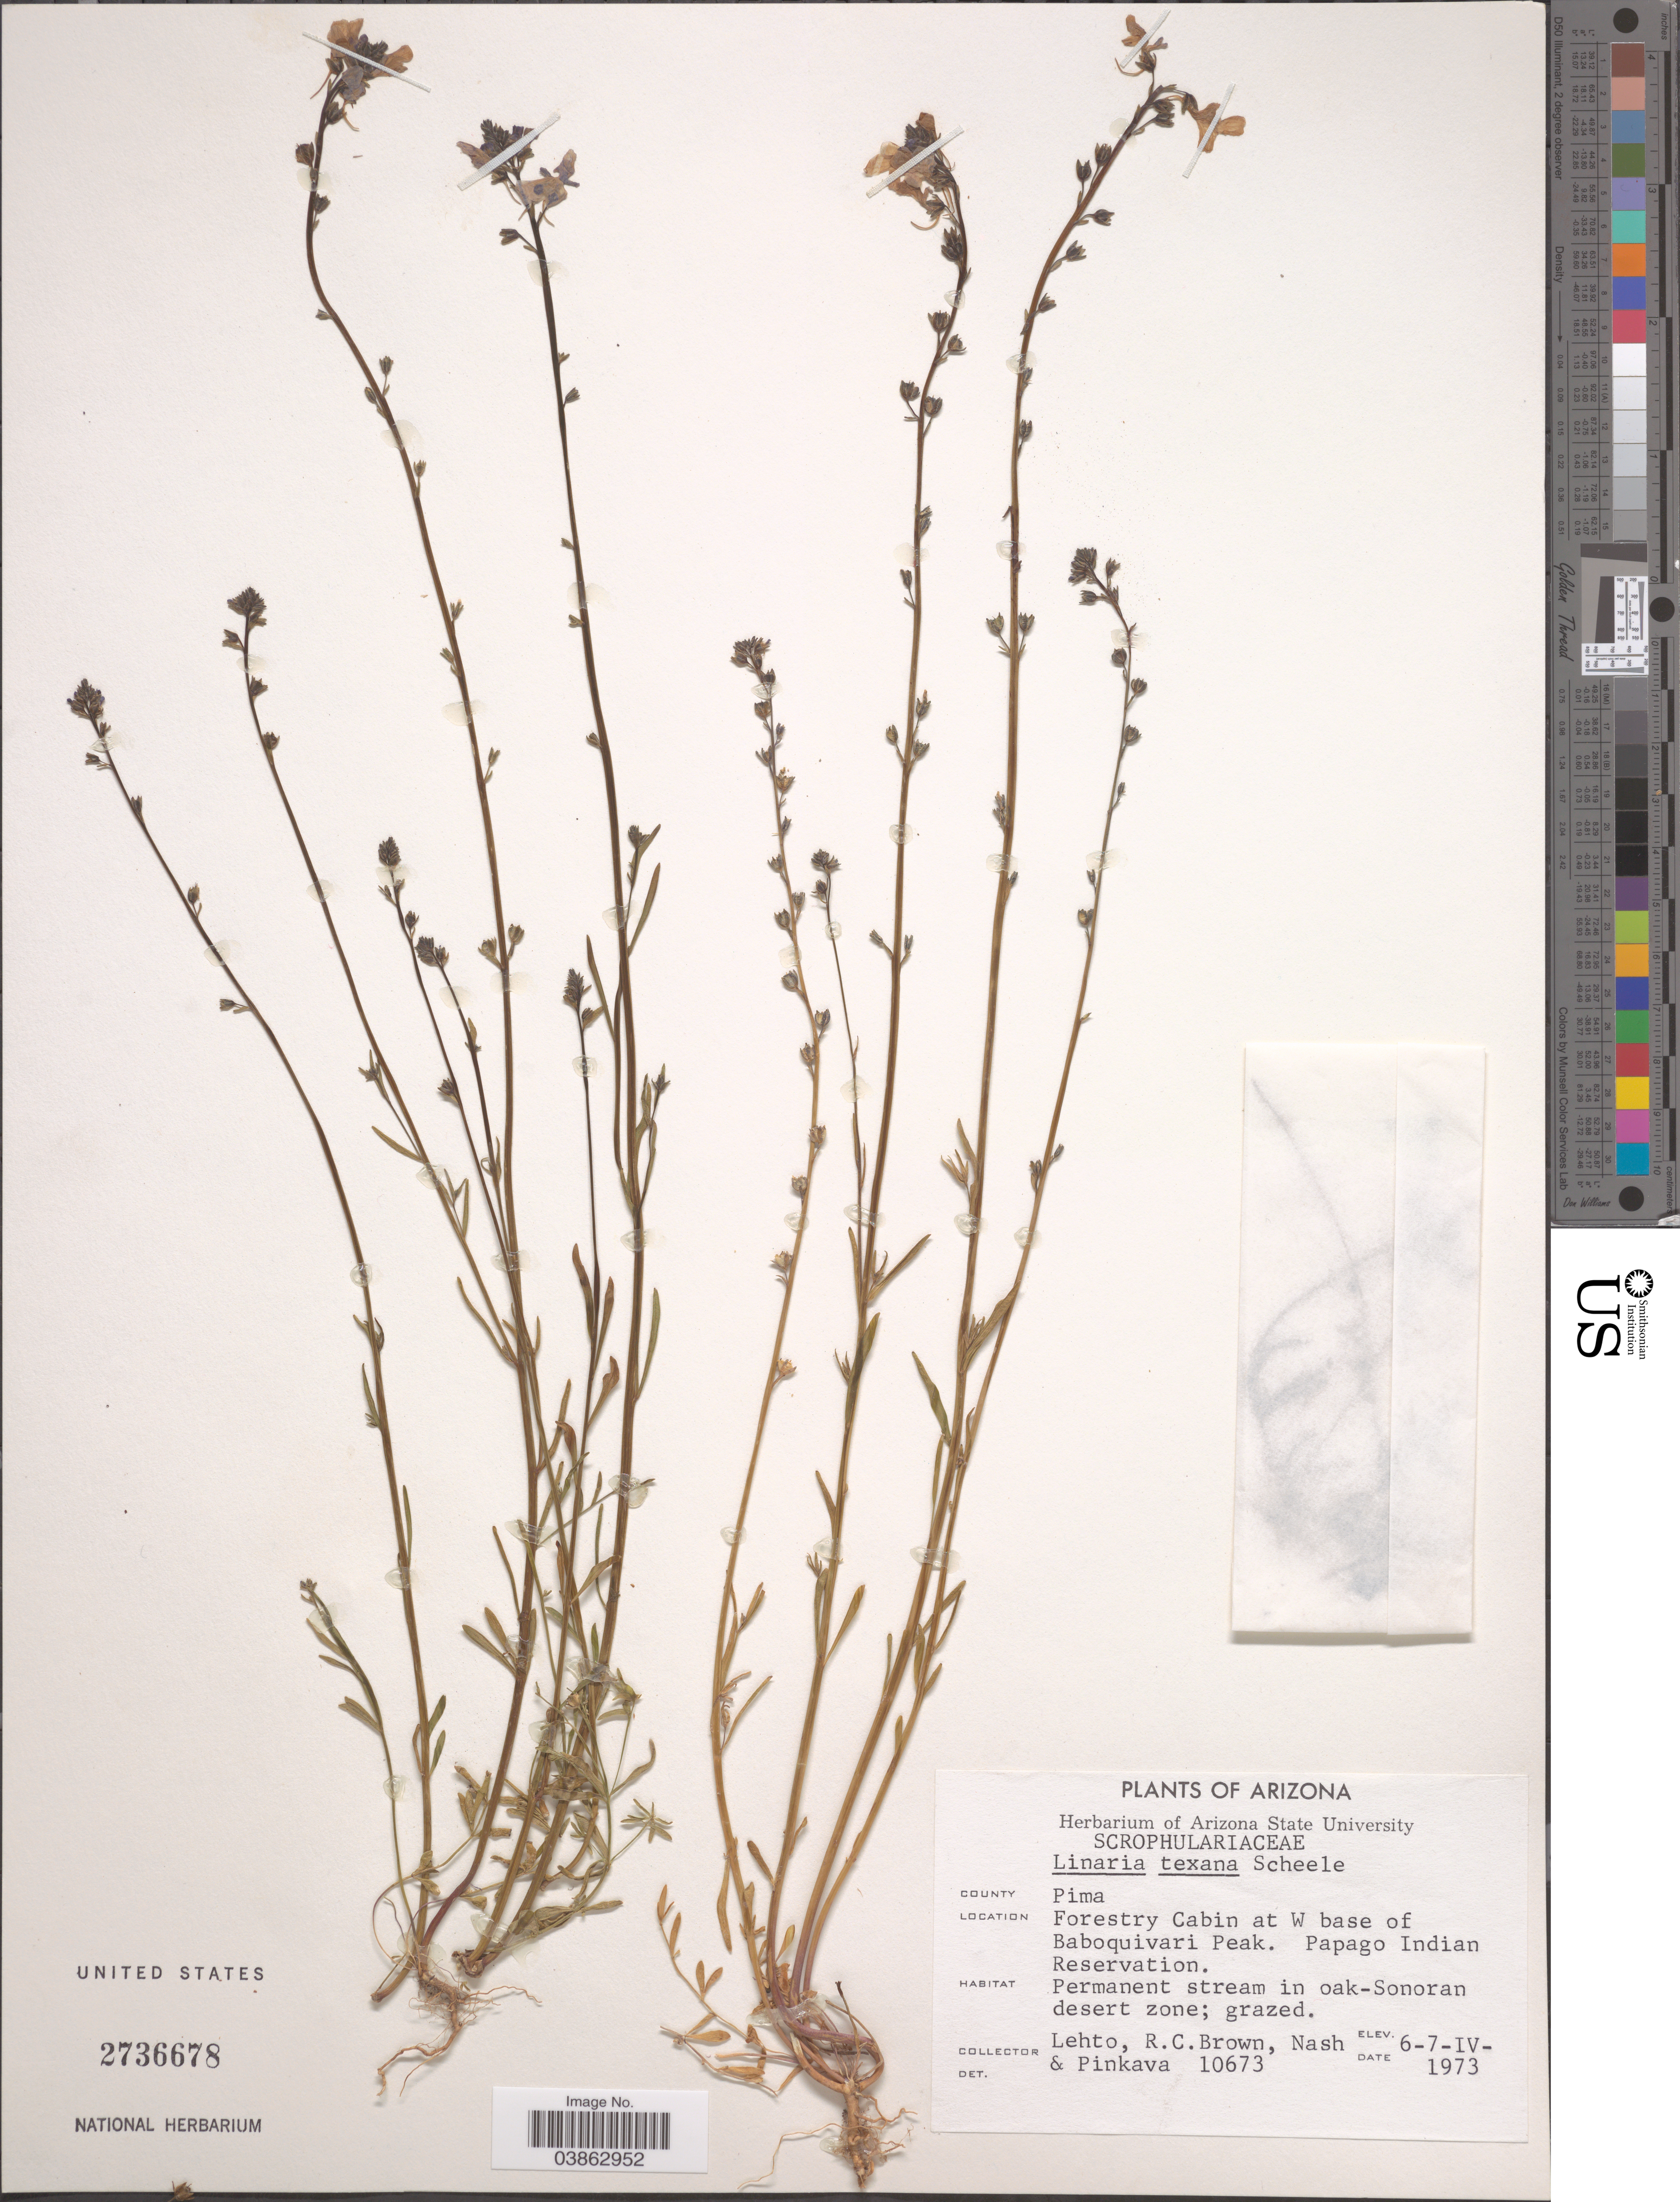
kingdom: Plantae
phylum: Tracheophyta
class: Magnoliopsida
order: Lamiales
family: Plantaginaceae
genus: Linaria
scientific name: Linaria texana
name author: Scheele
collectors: -. Lehto, R. C. Brown, -- Nash & -. Pinkava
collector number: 10673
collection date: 1973-04-06/1973-04-07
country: United States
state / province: Arizona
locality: County Pima. Forestry Cabin at W base of Baboquivari Peak. Papago Indian Reservation.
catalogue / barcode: US 2736678